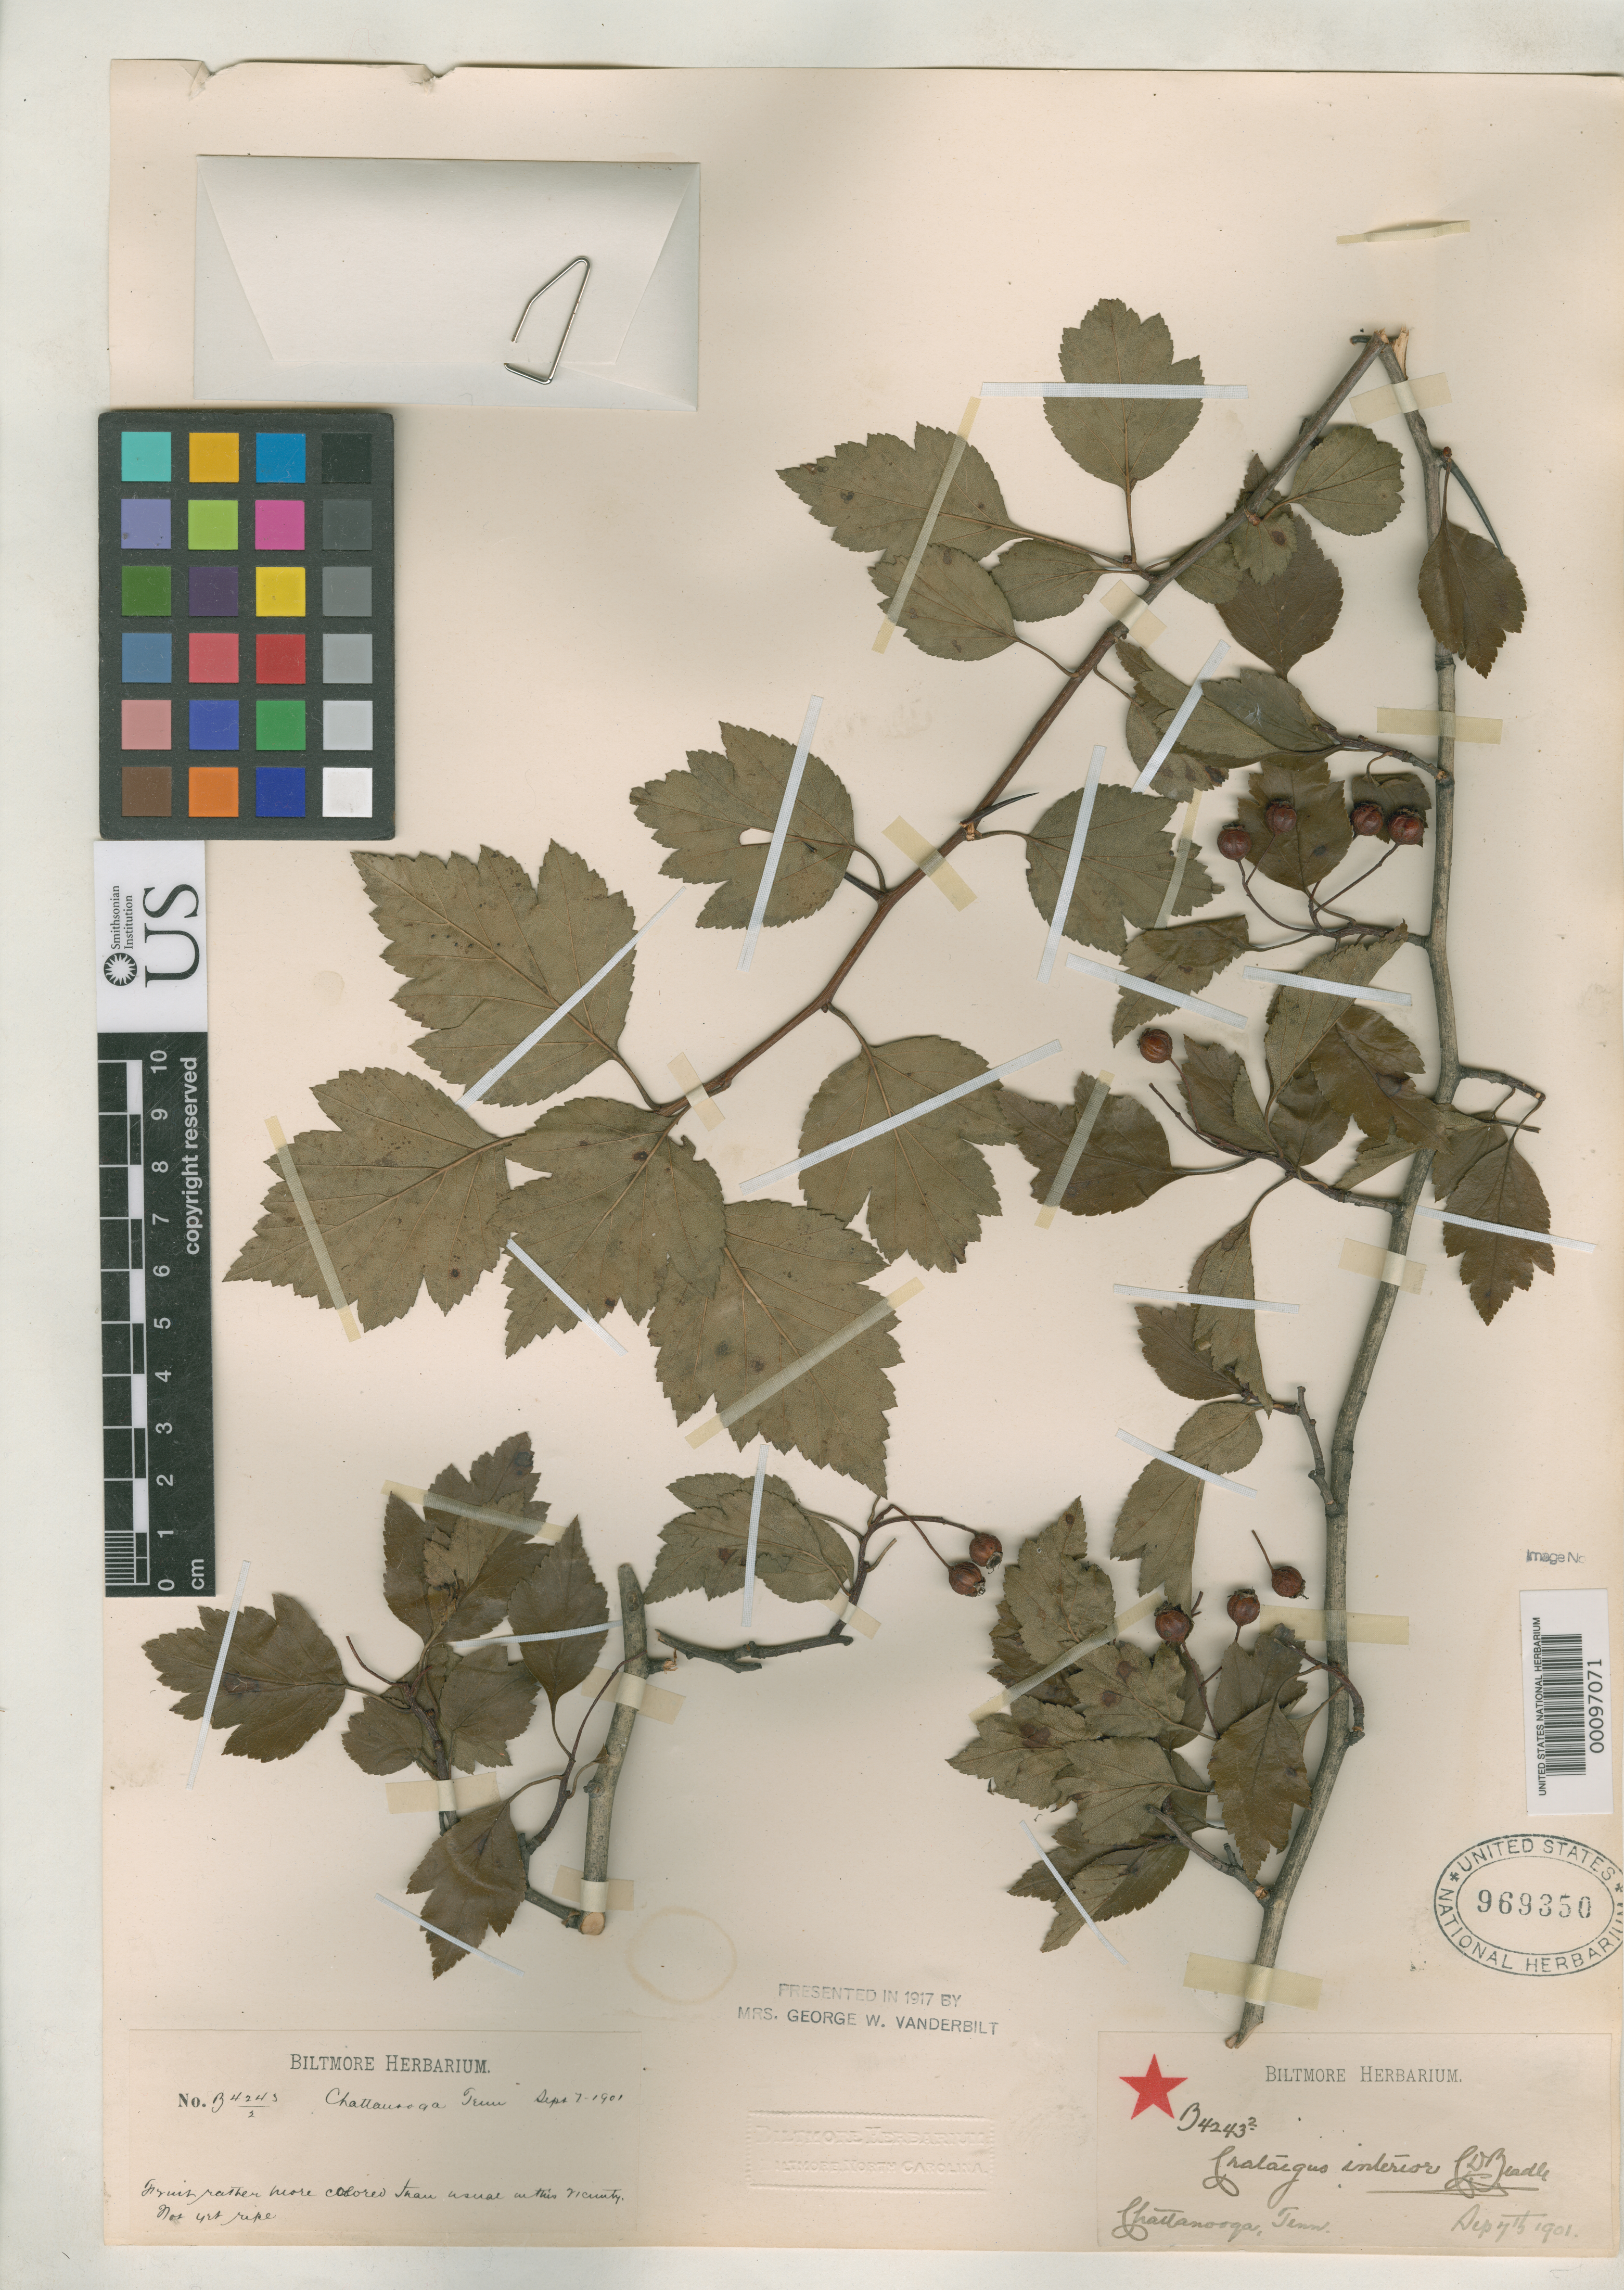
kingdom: Plantae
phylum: Tracheophyta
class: Magnoliopsida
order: Rosales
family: Rosaceae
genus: Crataegus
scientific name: Crataegus interior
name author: Beadle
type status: Syntype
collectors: ex herb. Biltmore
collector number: B 4243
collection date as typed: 10 May 1901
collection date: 1901-05-10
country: United States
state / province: Tennessee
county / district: Hamilton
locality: Near Chattanooga.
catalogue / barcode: US 969350